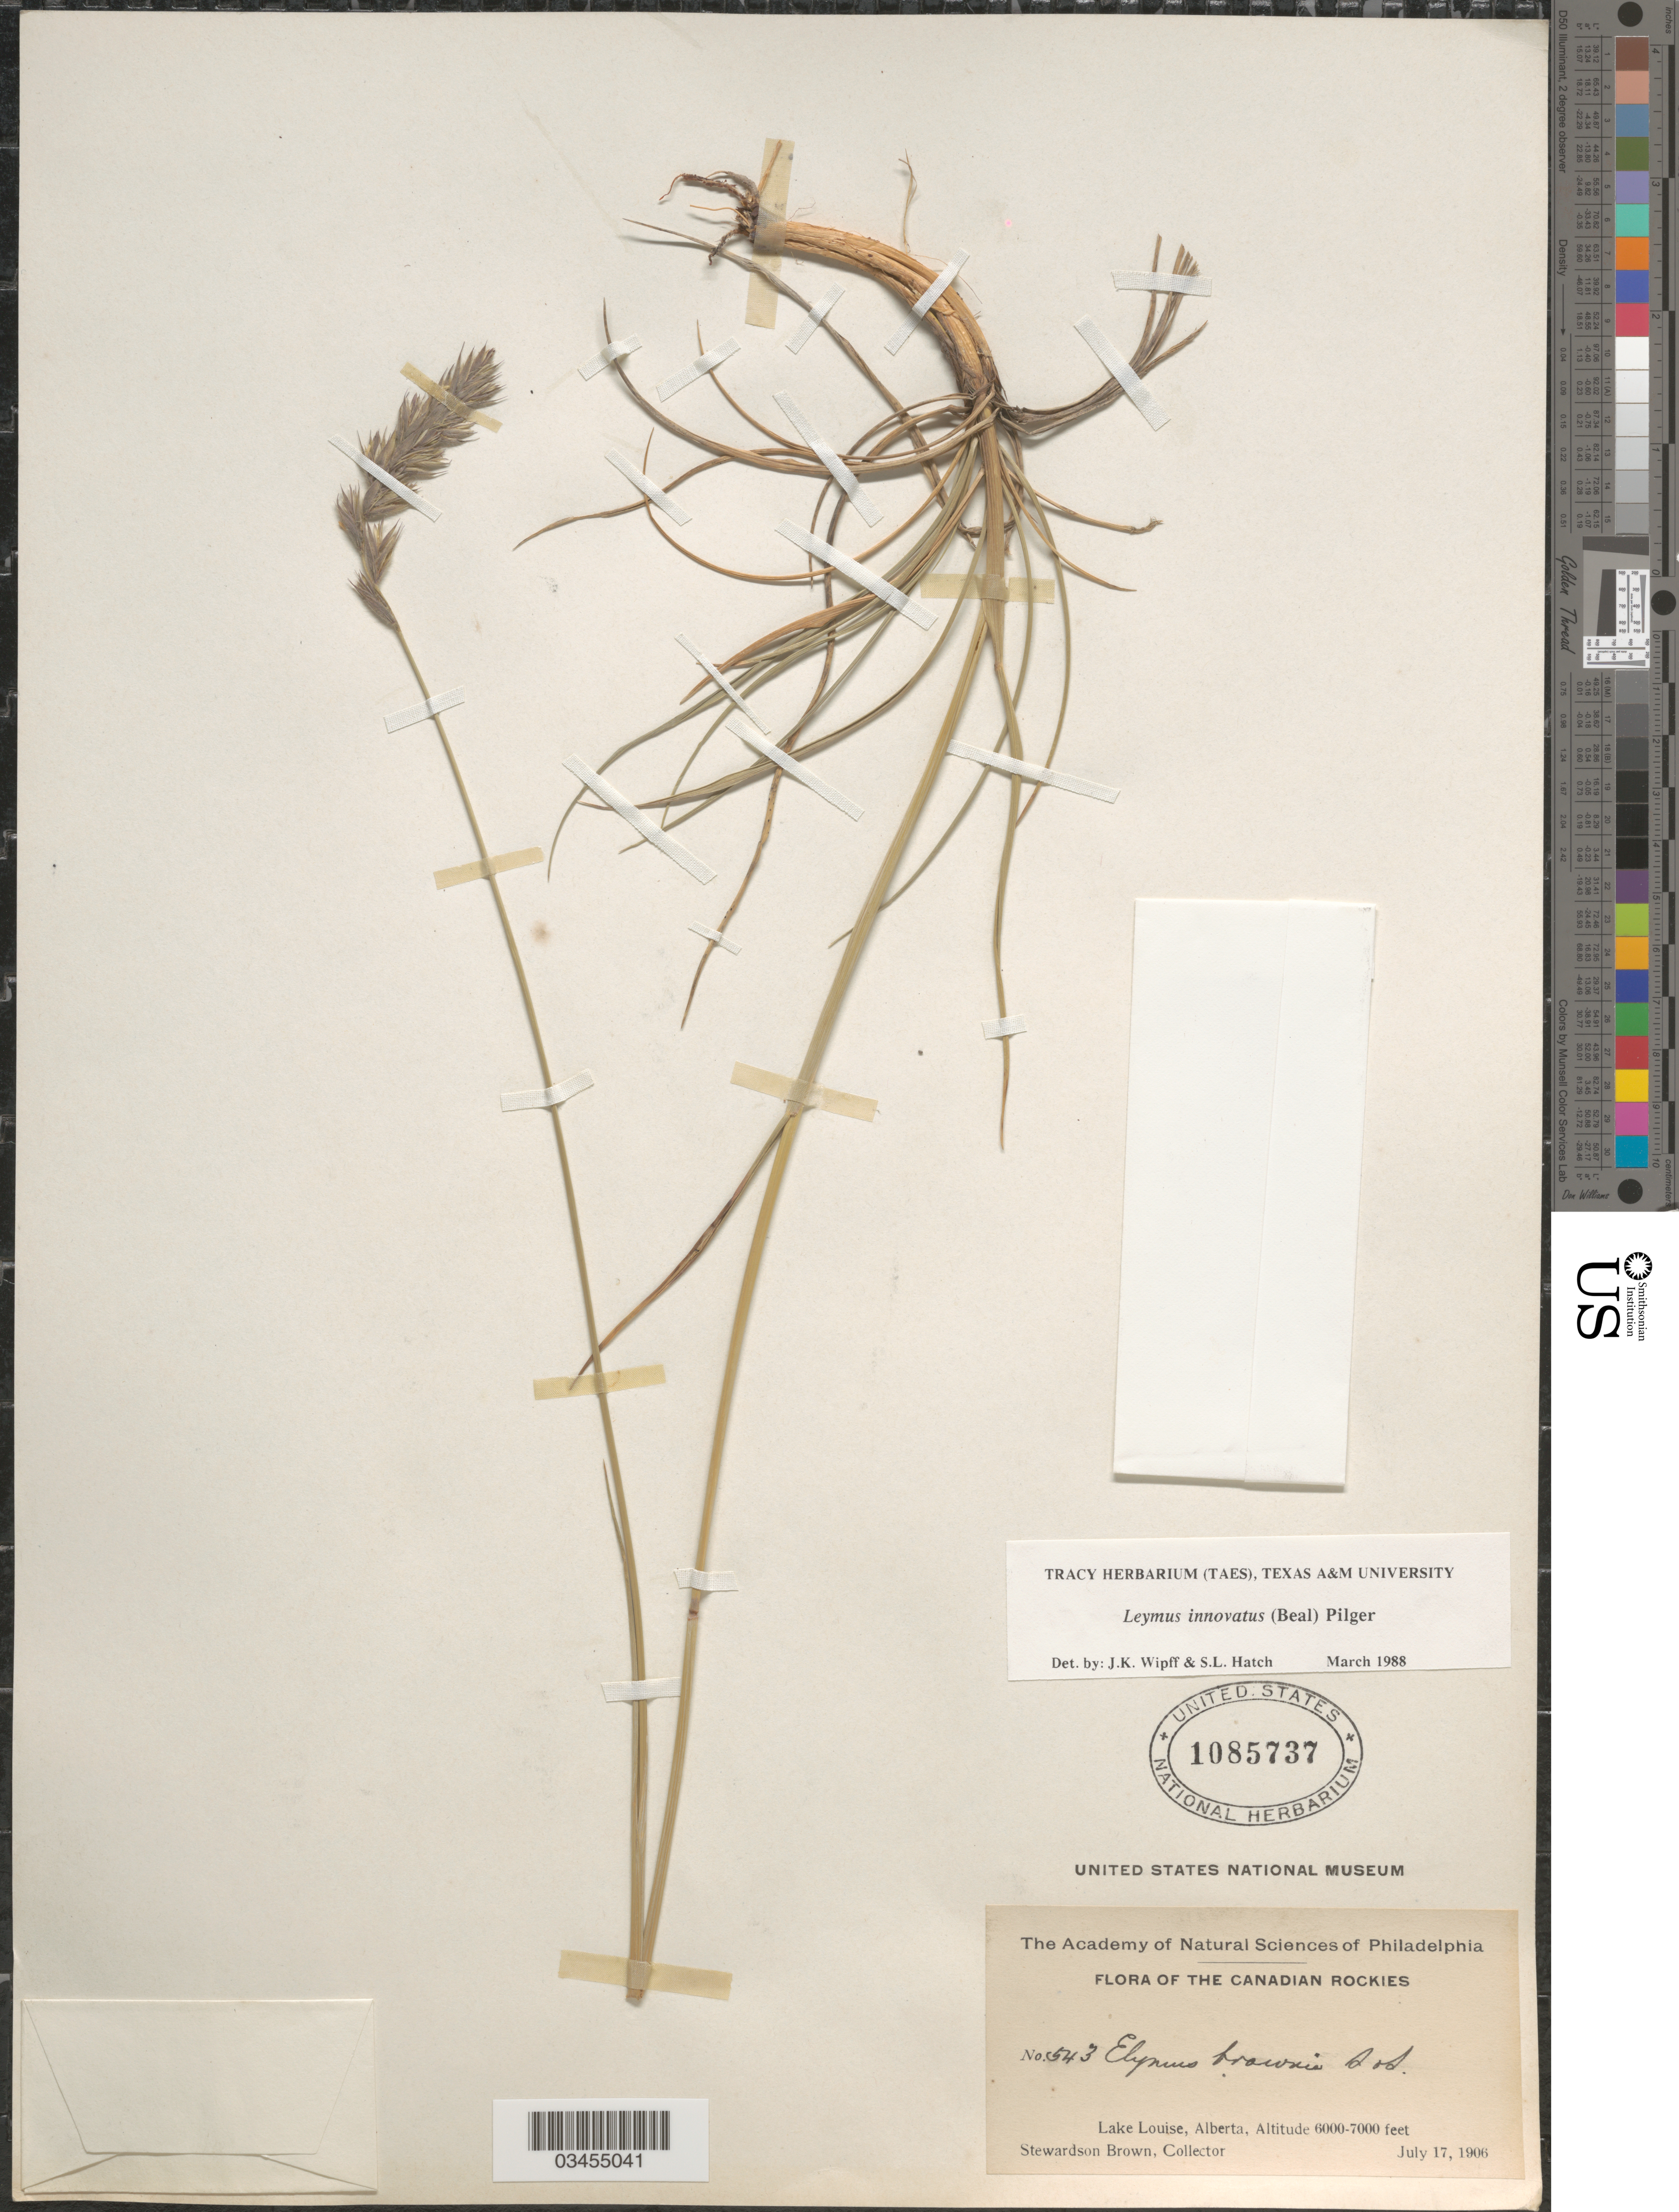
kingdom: Plantae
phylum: Tracheophyta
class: Liliopsida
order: Poales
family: Poaceae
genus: Leymus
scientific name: Leymus innovatus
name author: (W.J. Beal) Pilg.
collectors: S. Brown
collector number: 543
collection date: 1906-07-17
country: Canada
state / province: Alberta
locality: Canadian Rockies. Lake Louise.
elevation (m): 1829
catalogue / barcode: US 1085737